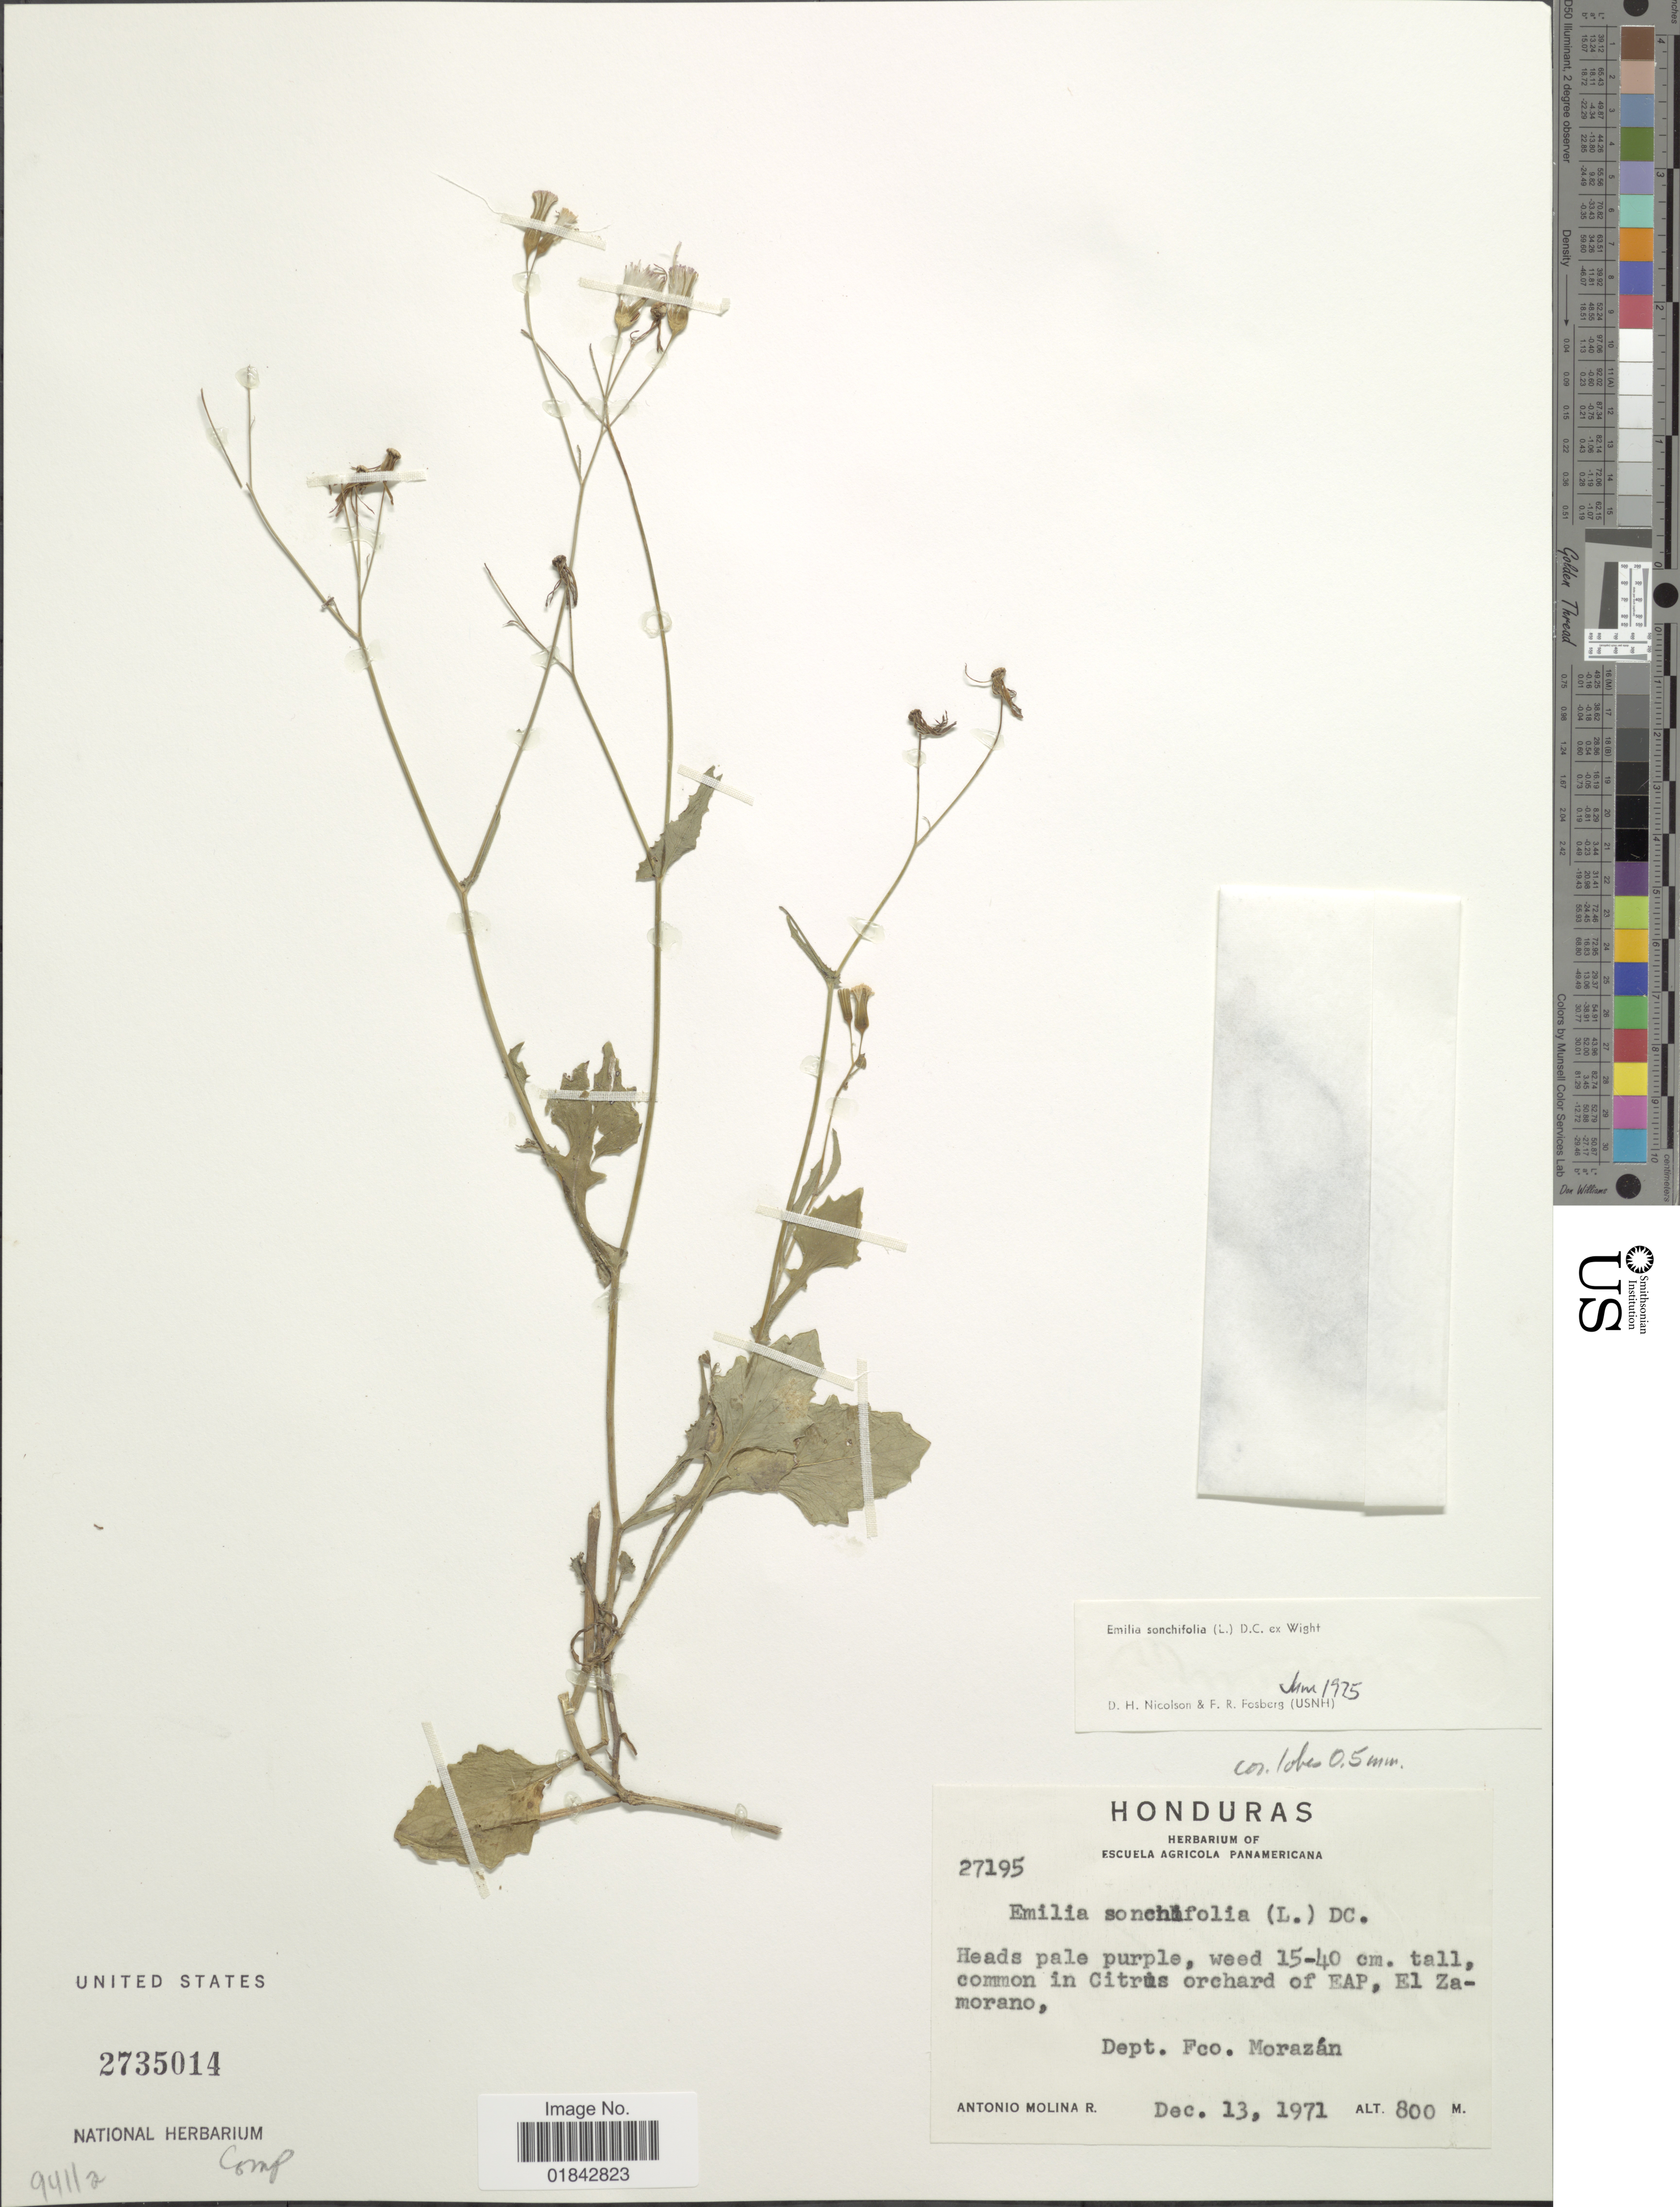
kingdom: Plantae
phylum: Tracheophyta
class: Magnoliopsida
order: Asterales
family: Asteraceae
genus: Emilia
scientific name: Emilia sonchifolia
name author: (L.) DC.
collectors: A. Molina R.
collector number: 27195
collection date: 1971-12-13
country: Honduras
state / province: Fco. Morazán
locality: Common in Citrus orchard of EAP, El Zamorano, Dept. Fco. Morazán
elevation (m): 800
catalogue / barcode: US 2735014